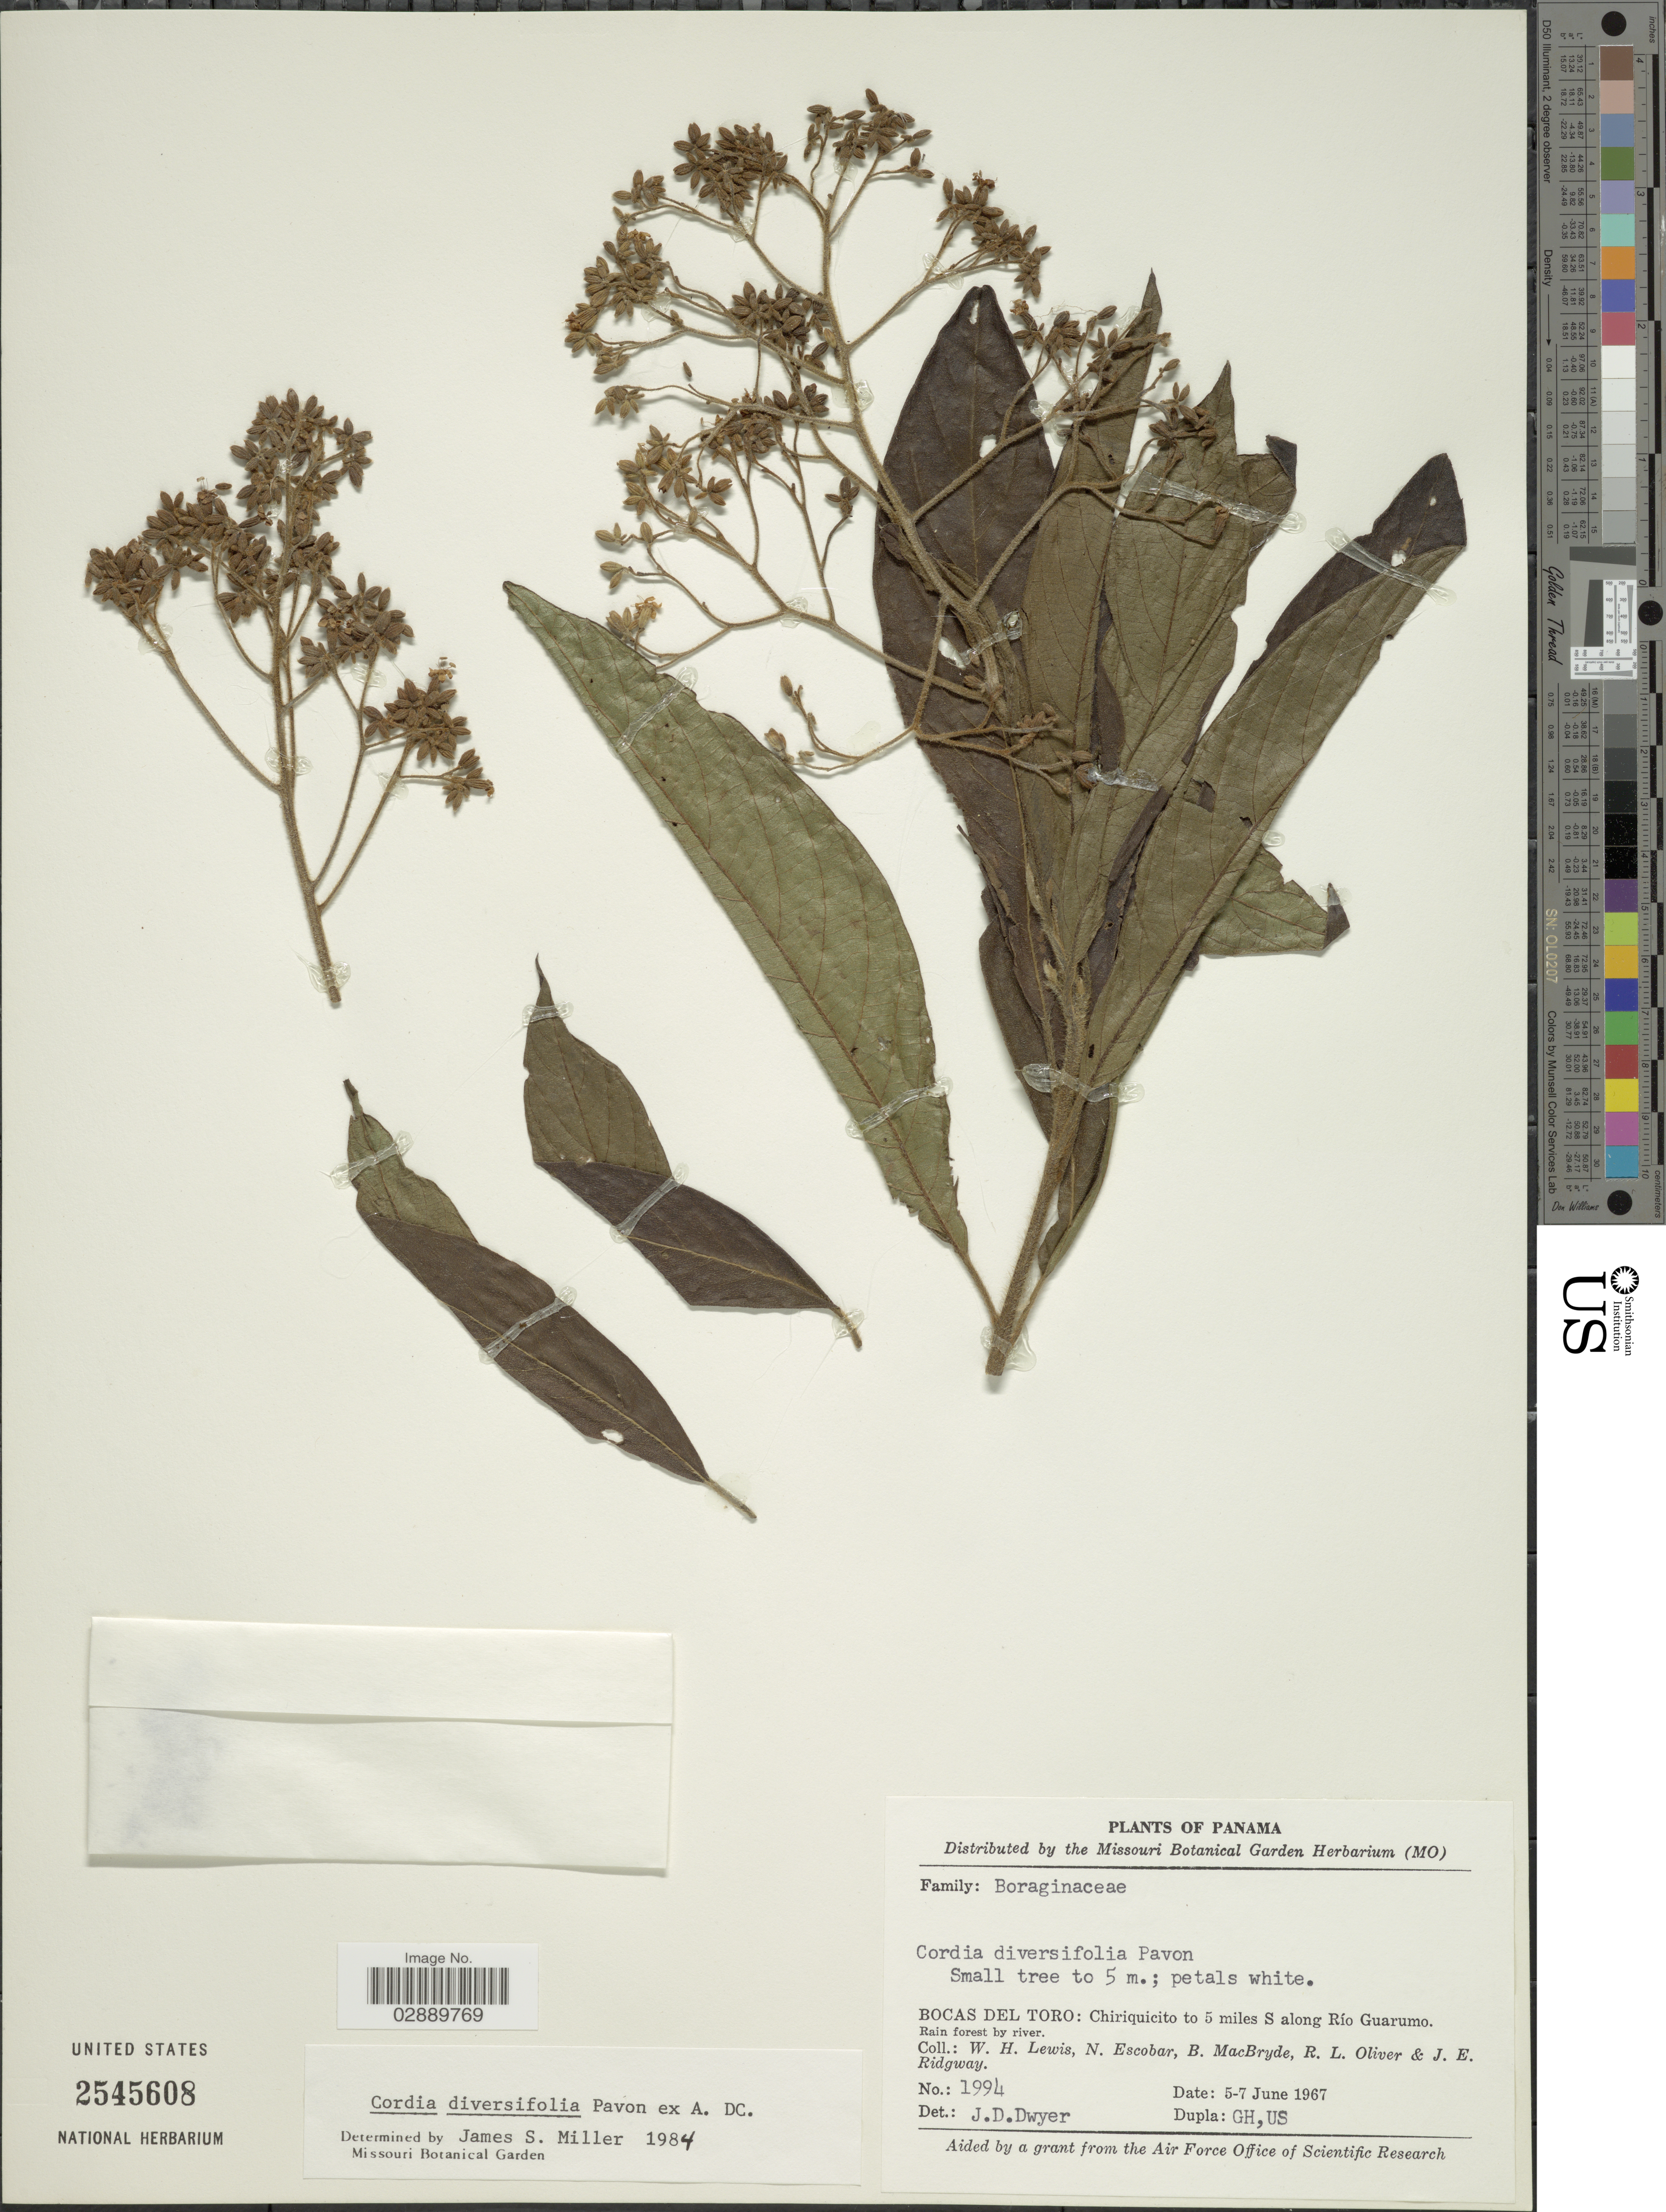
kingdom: Plantae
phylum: Tracheophyta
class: Magnoliopsida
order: Boraginales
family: Cordiaceae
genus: Cordia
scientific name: Cordia diversifolia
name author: Pav. ex DC.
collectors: W. H. Lewis, N. Escobar, B. MacBryde, R. Oliver & J. Ridgway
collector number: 1994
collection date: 1967-06-05/1967-06-07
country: Panama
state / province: Bocas del Toro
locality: Chiriquicito to 5 miles S along Río Guarumo.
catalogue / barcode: US 2545608